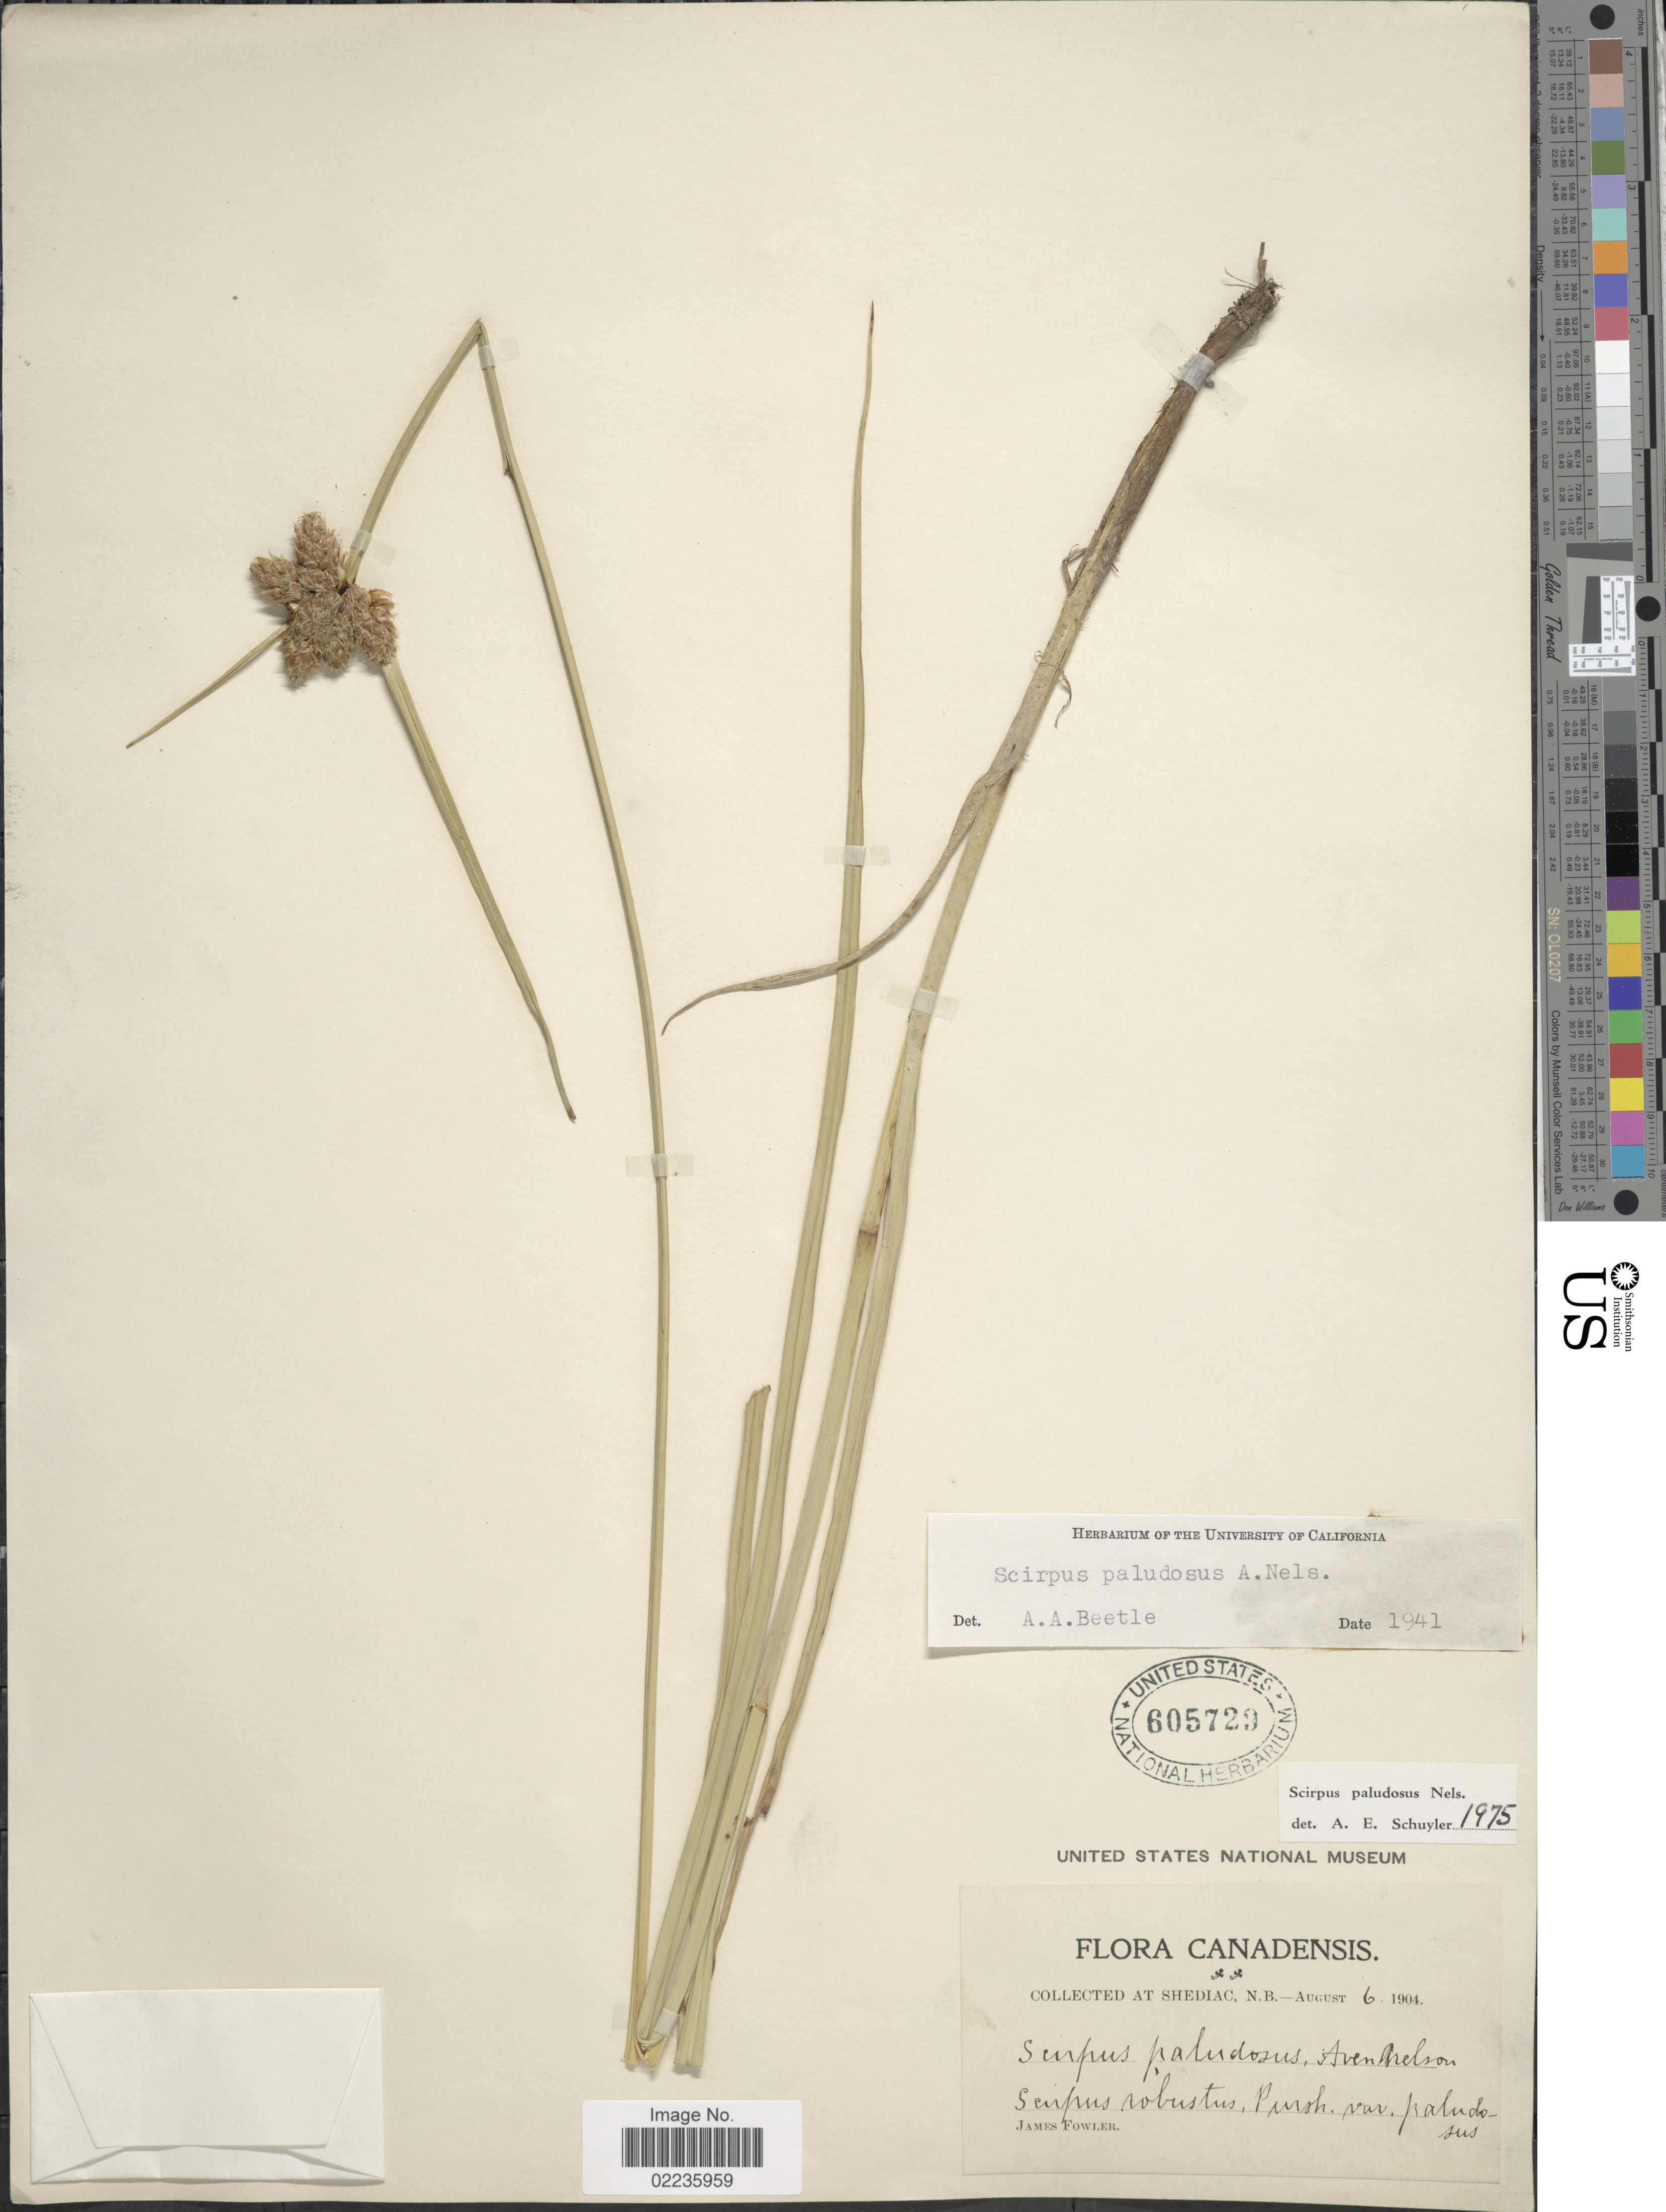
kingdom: Plantae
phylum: Tracheophyta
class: Liliopsida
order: Poales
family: Cyperaceae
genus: Bolboschoenus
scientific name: Bolboschoenus maritimus subsp. paludosus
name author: (A. Nelson) T. Koyama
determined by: Strong, M. T., (US), Smithsonian Institution - National Museum of Natural History (UNITED STATES)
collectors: J. P. Fowler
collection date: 1904-08-06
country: Canada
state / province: New Brunswick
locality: Canadensis. Shediac, N.B.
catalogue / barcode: US 605729